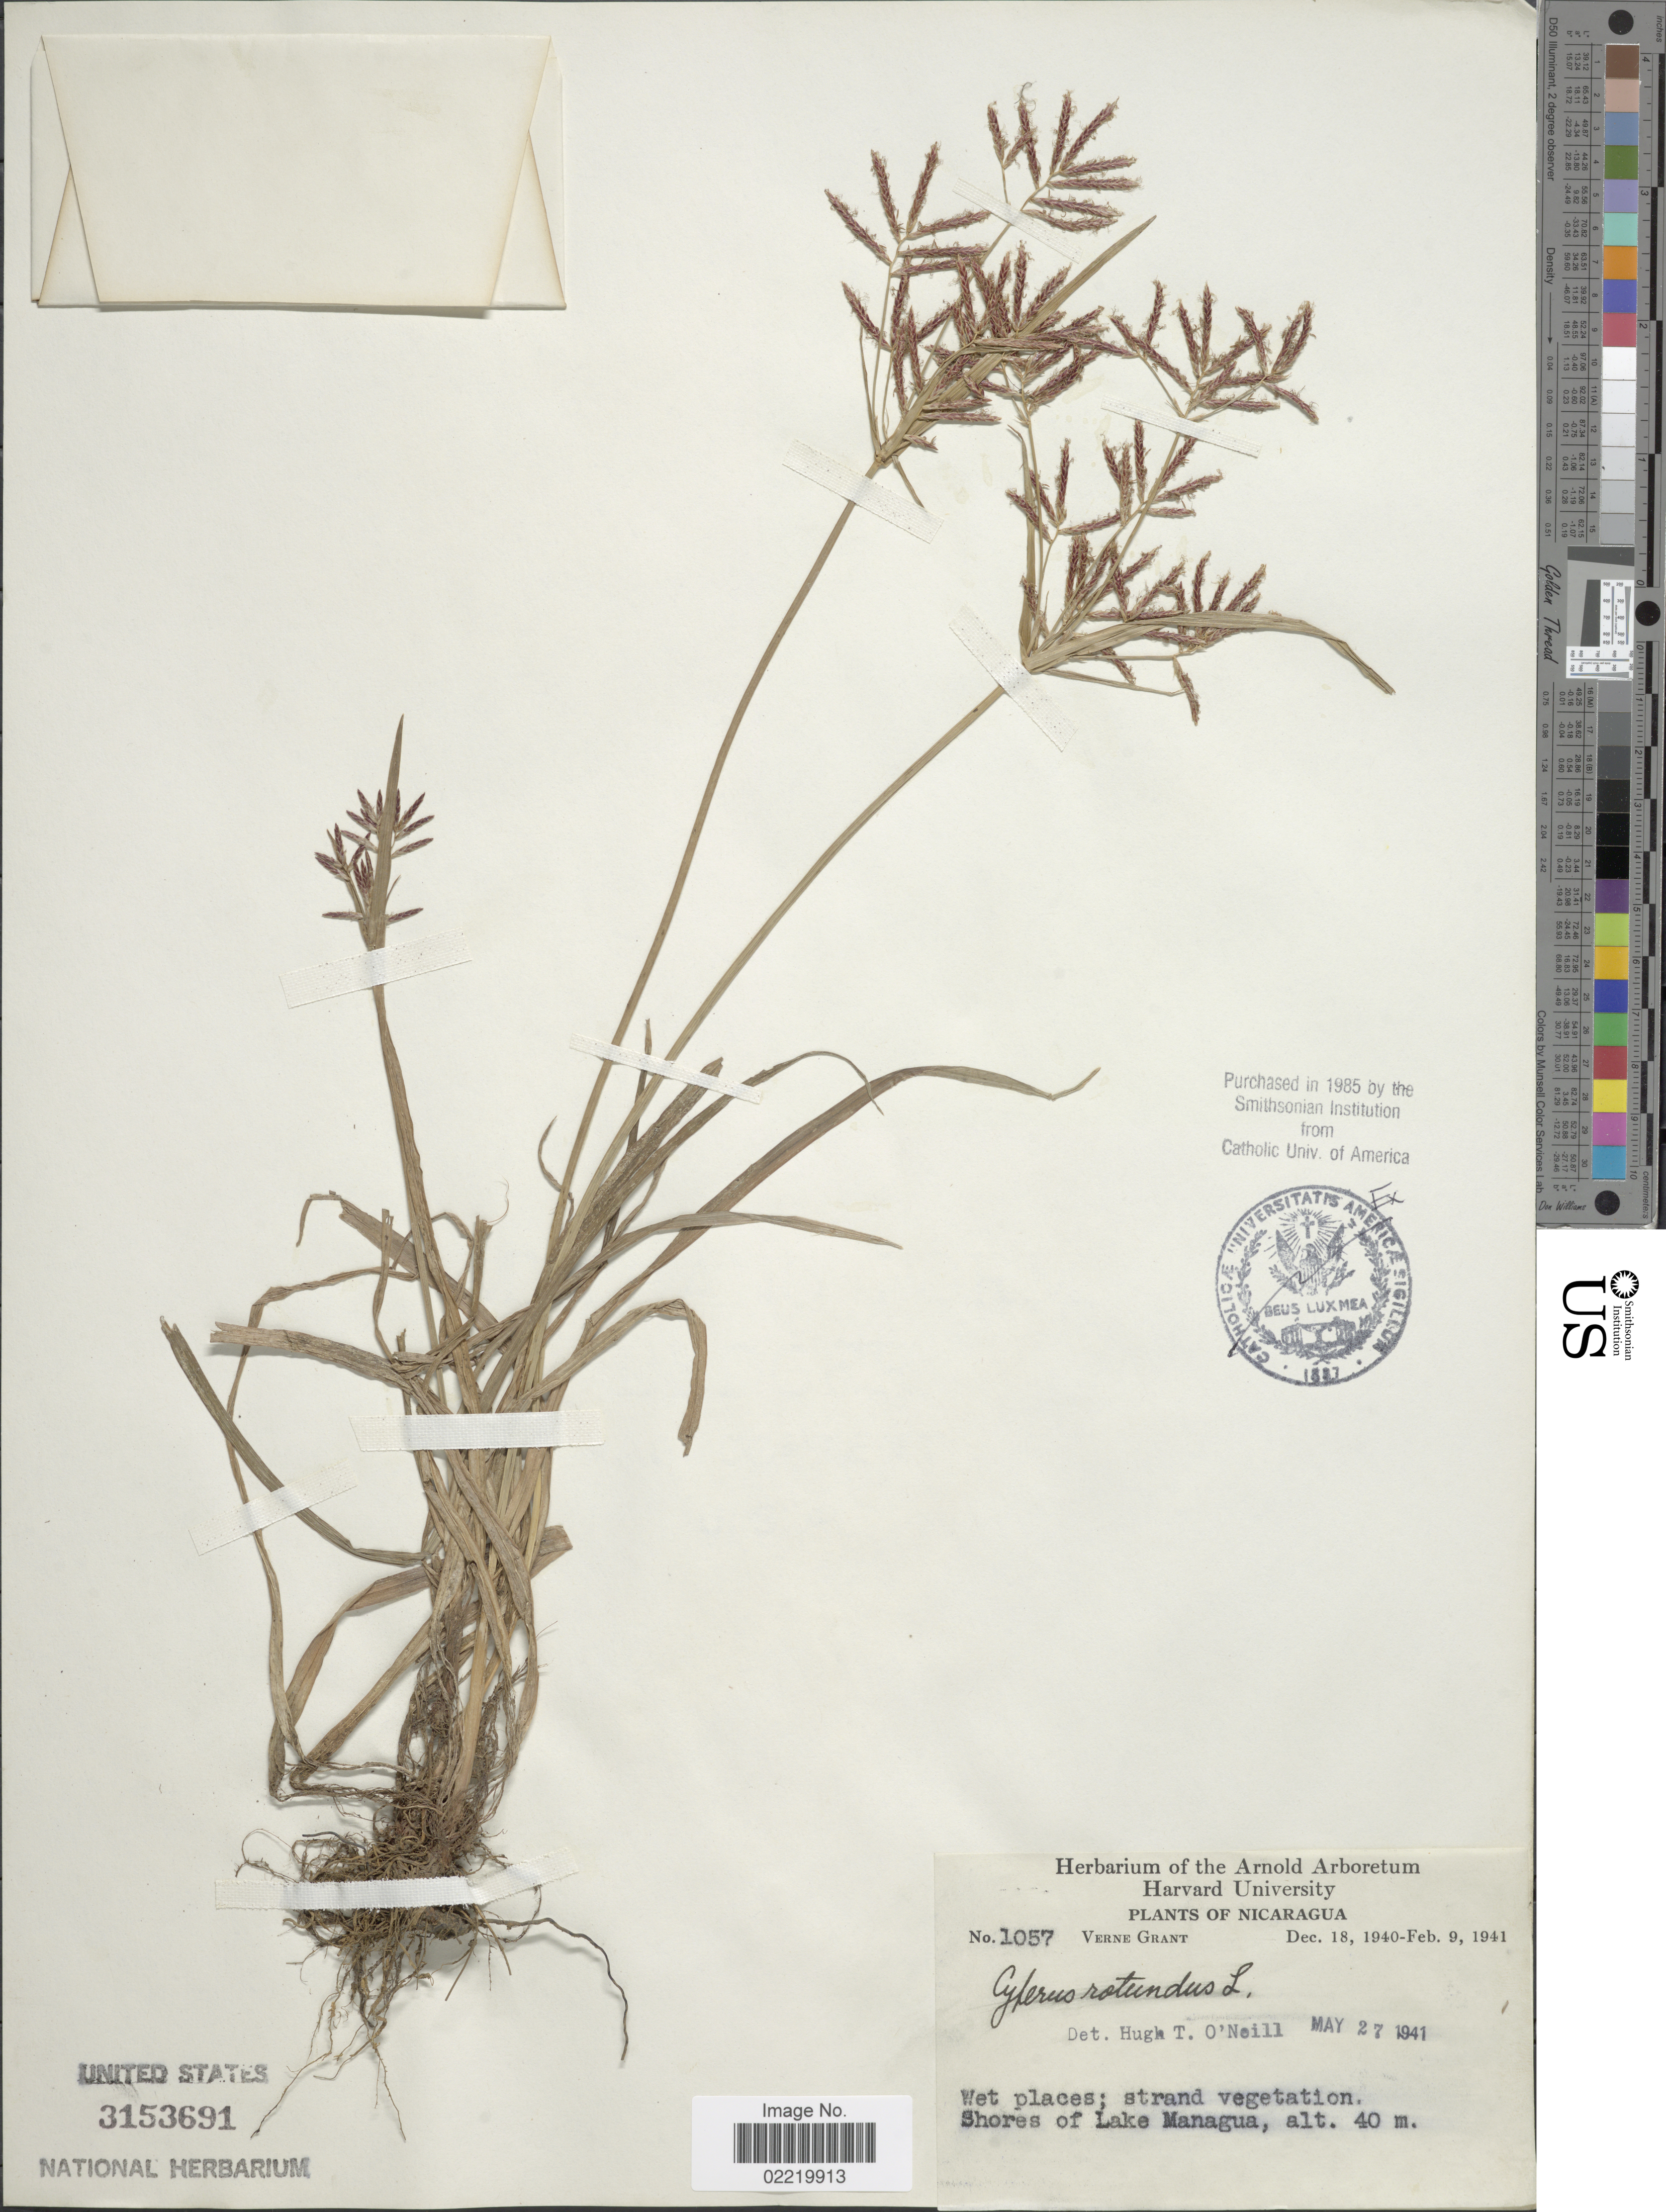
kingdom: Plantae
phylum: Tracheophyta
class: Liliopsida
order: Poales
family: Cyperaceae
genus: Cyperus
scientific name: Cyperus rotundus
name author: L.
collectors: V. Grant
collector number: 1057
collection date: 1940-12-18/1941-02-09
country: Nicaragua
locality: Wet places, strand vegetation, shore of Lake Managua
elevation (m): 40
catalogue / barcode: US 3153691